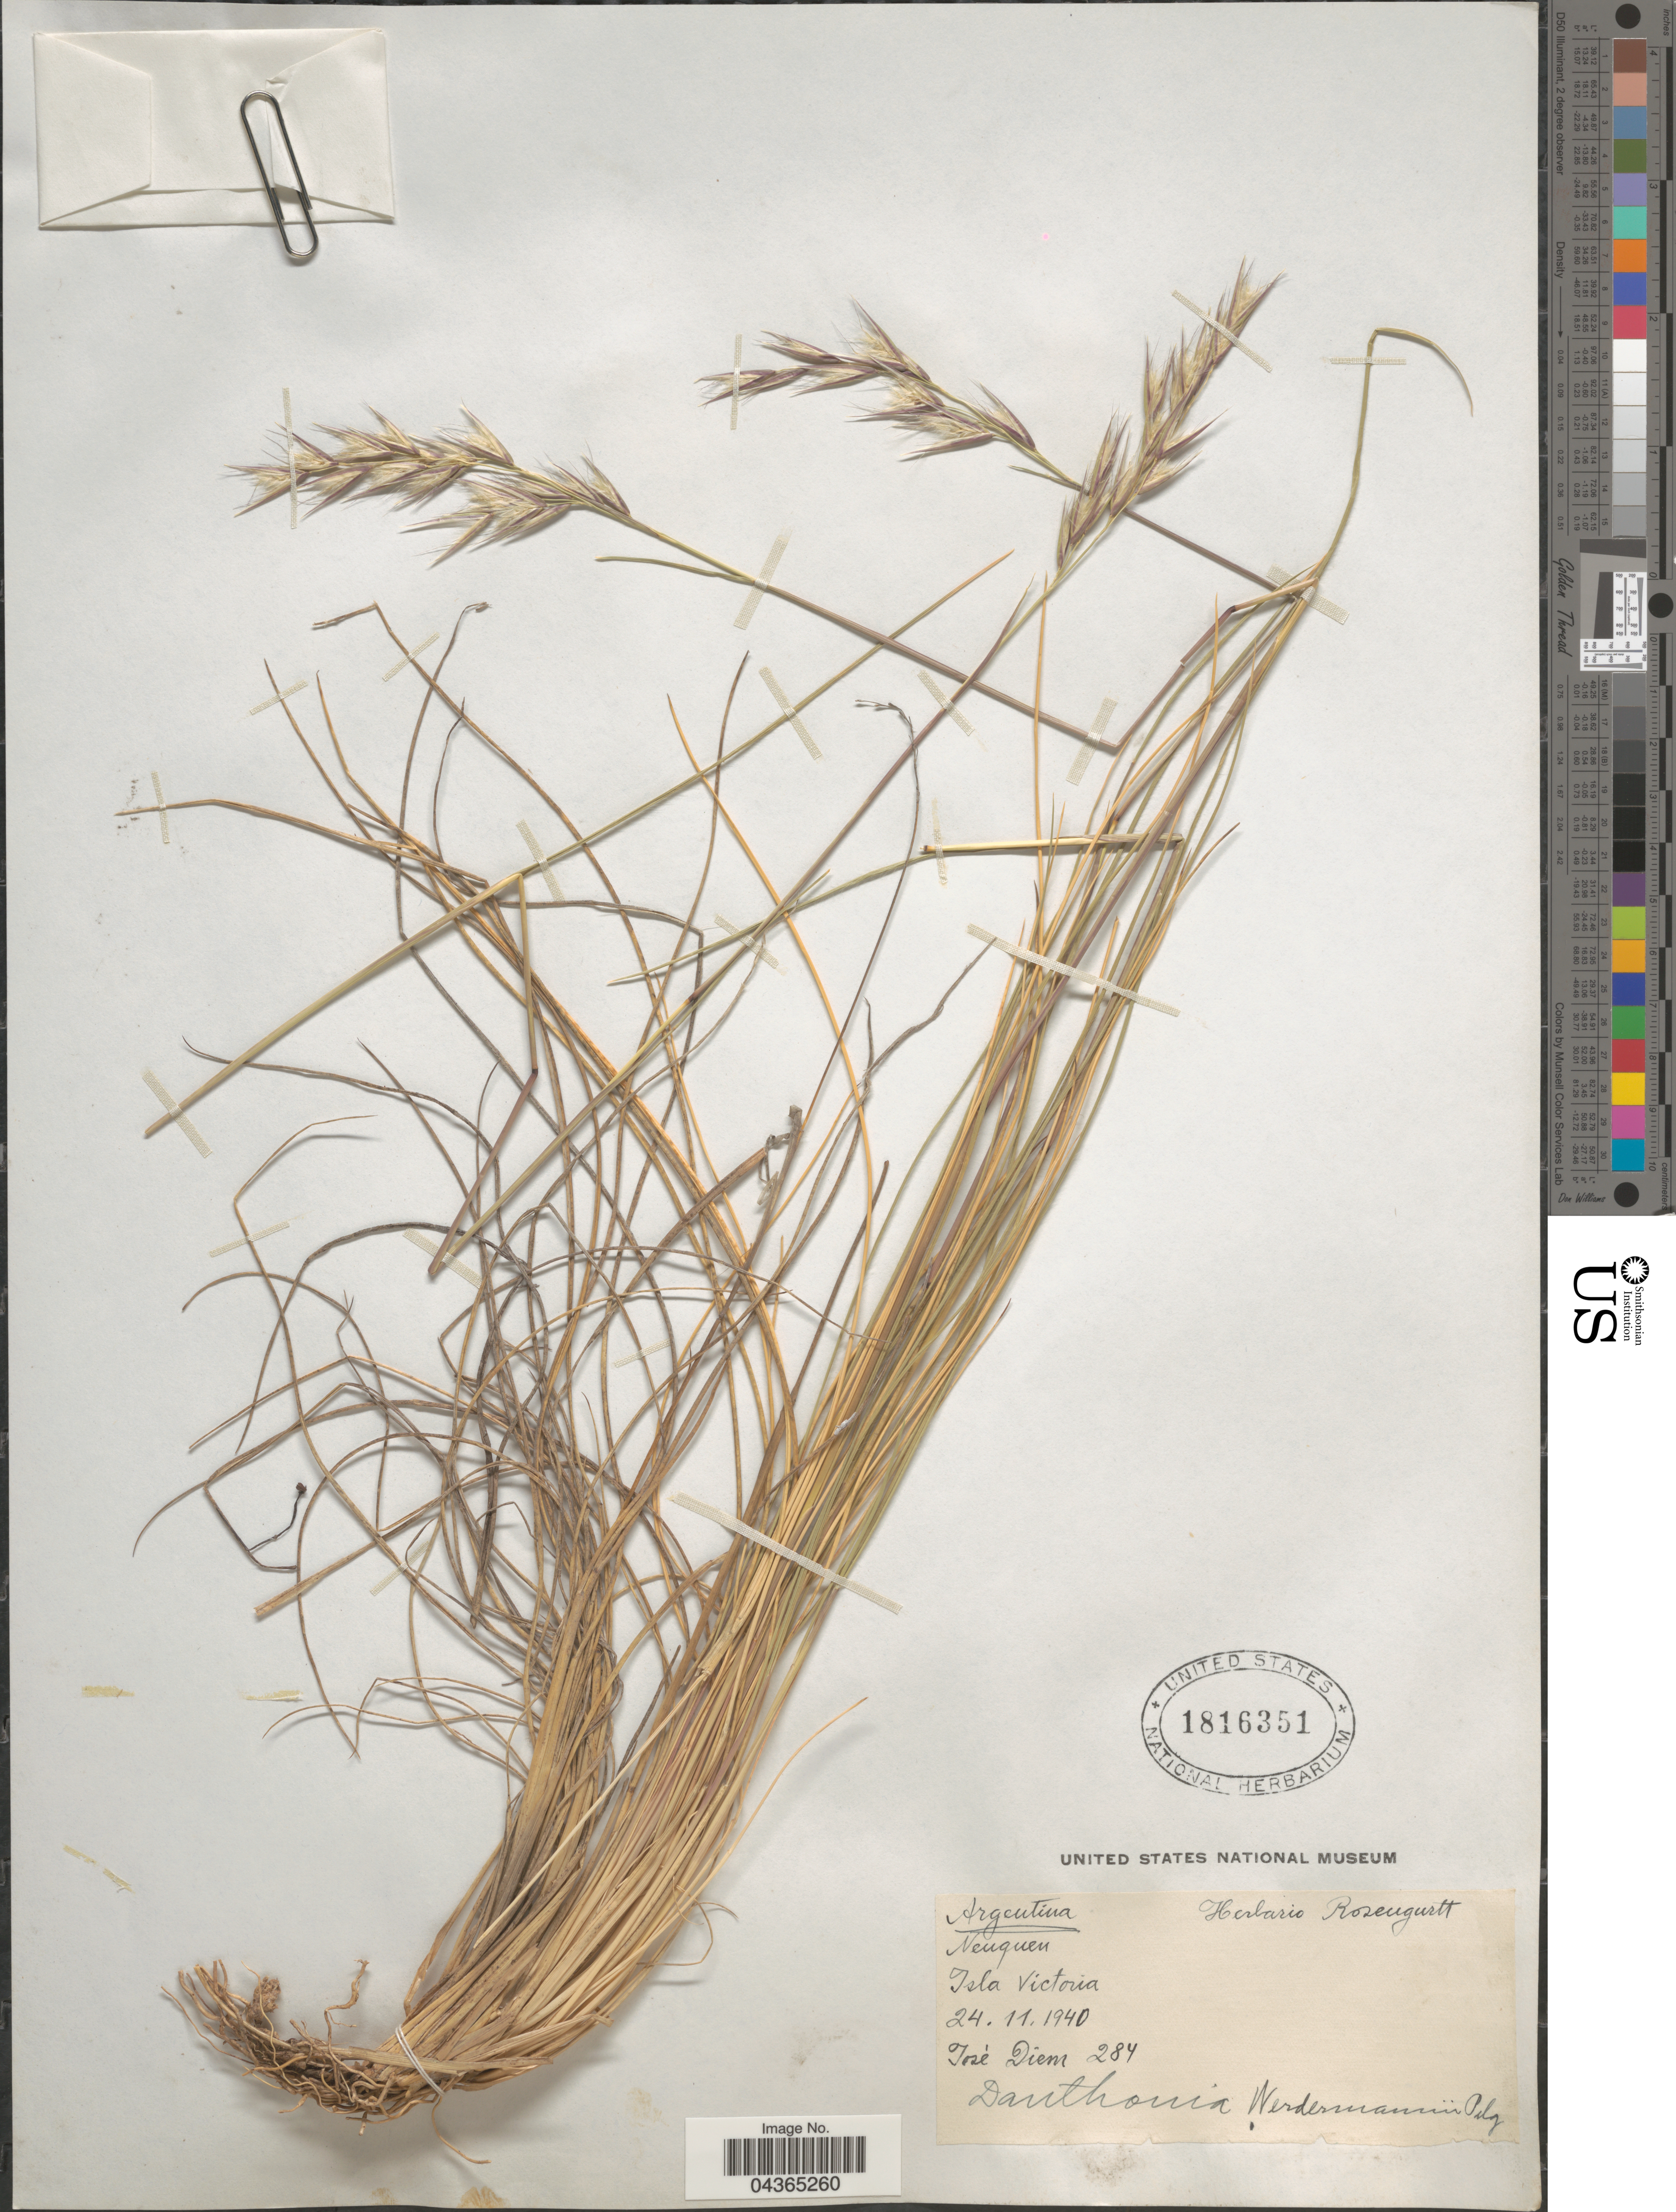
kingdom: Plantae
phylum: Tracheophyta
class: Liliopsida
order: Poales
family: Poaceae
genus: Rytidosperma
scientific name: Rytidosperma virescens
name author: (É. Desv.) Nicora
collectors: J. Diem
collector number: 284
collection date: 1940-11-24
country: Argentina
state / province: Neuquen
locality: Isla Victoria.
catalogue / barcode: US 1816351